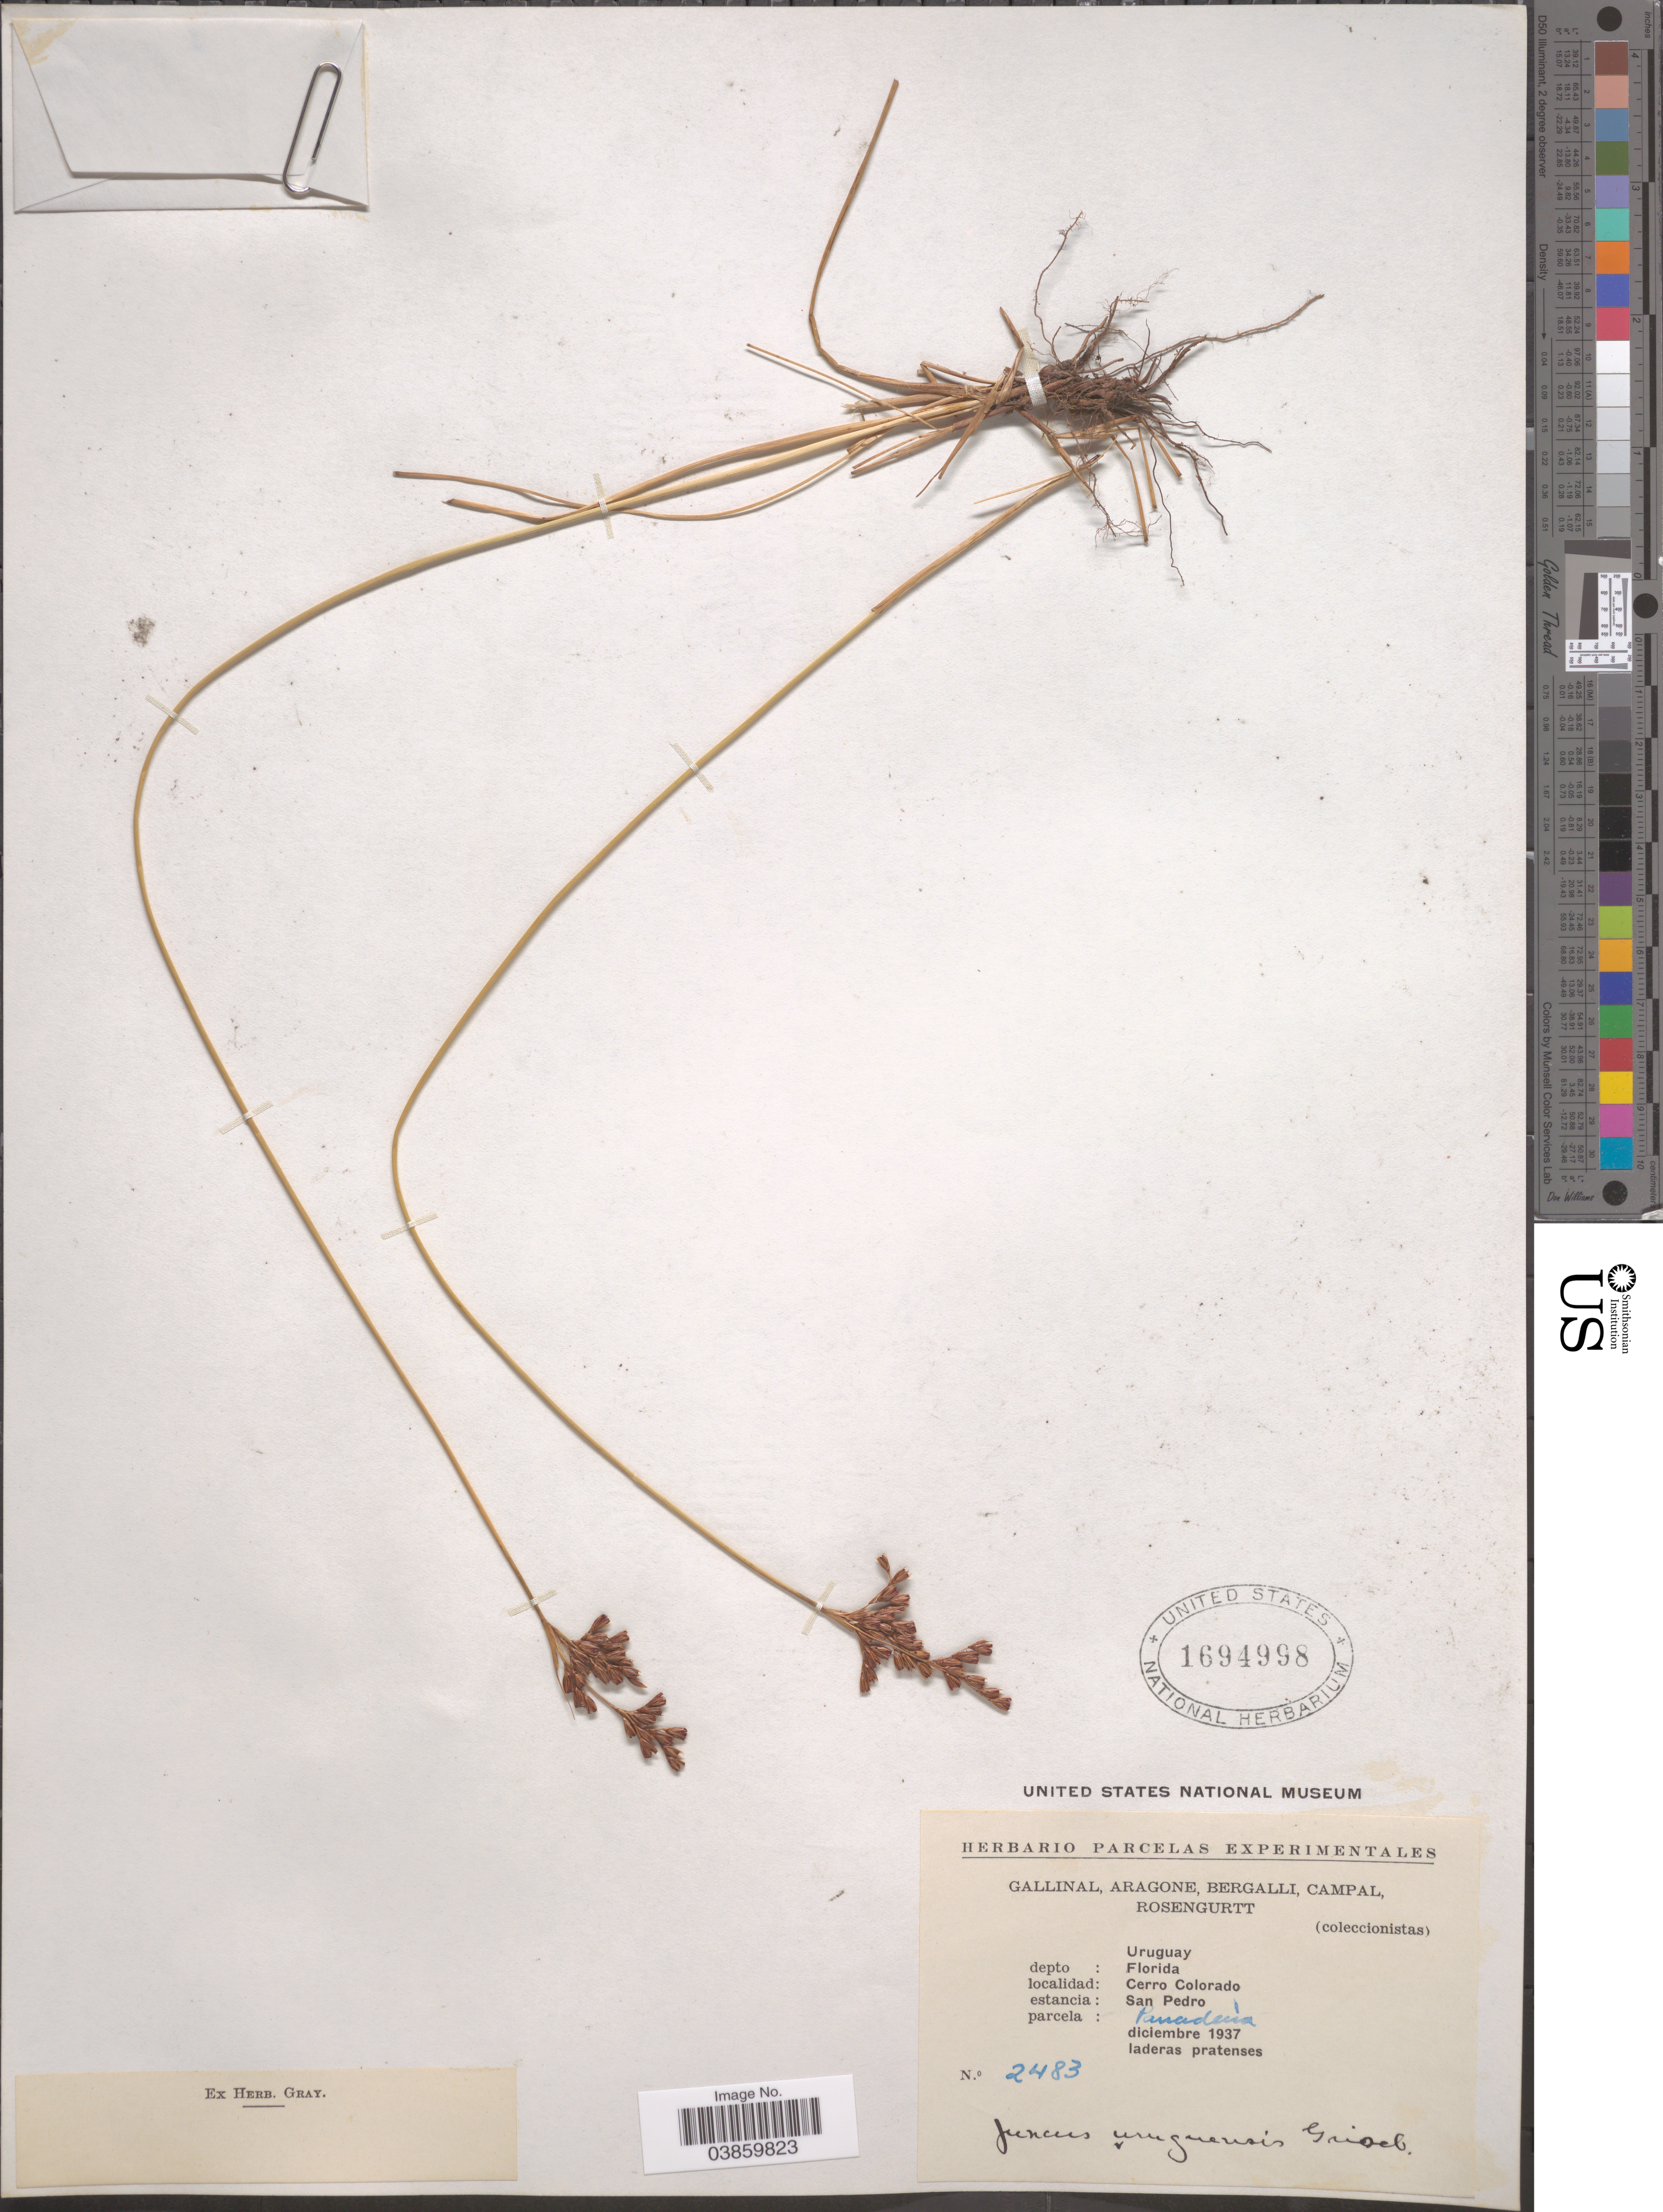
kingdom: Plantae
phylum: Tracheophyta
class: Liliopsida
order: Poales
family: Juncaceae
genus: Juncus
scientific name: Juncus uruguensis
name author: Griseb.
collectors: -. Gallinal, -- Aragone, -- Bergalli, -- Campal & Rosengurtt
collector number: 2483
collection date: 1937-12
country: Uruguay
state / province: Florida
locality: Depto: Florida. Cerro Colorado. Estancia: San Pedro. Panadenía.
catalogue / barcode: US 1694998